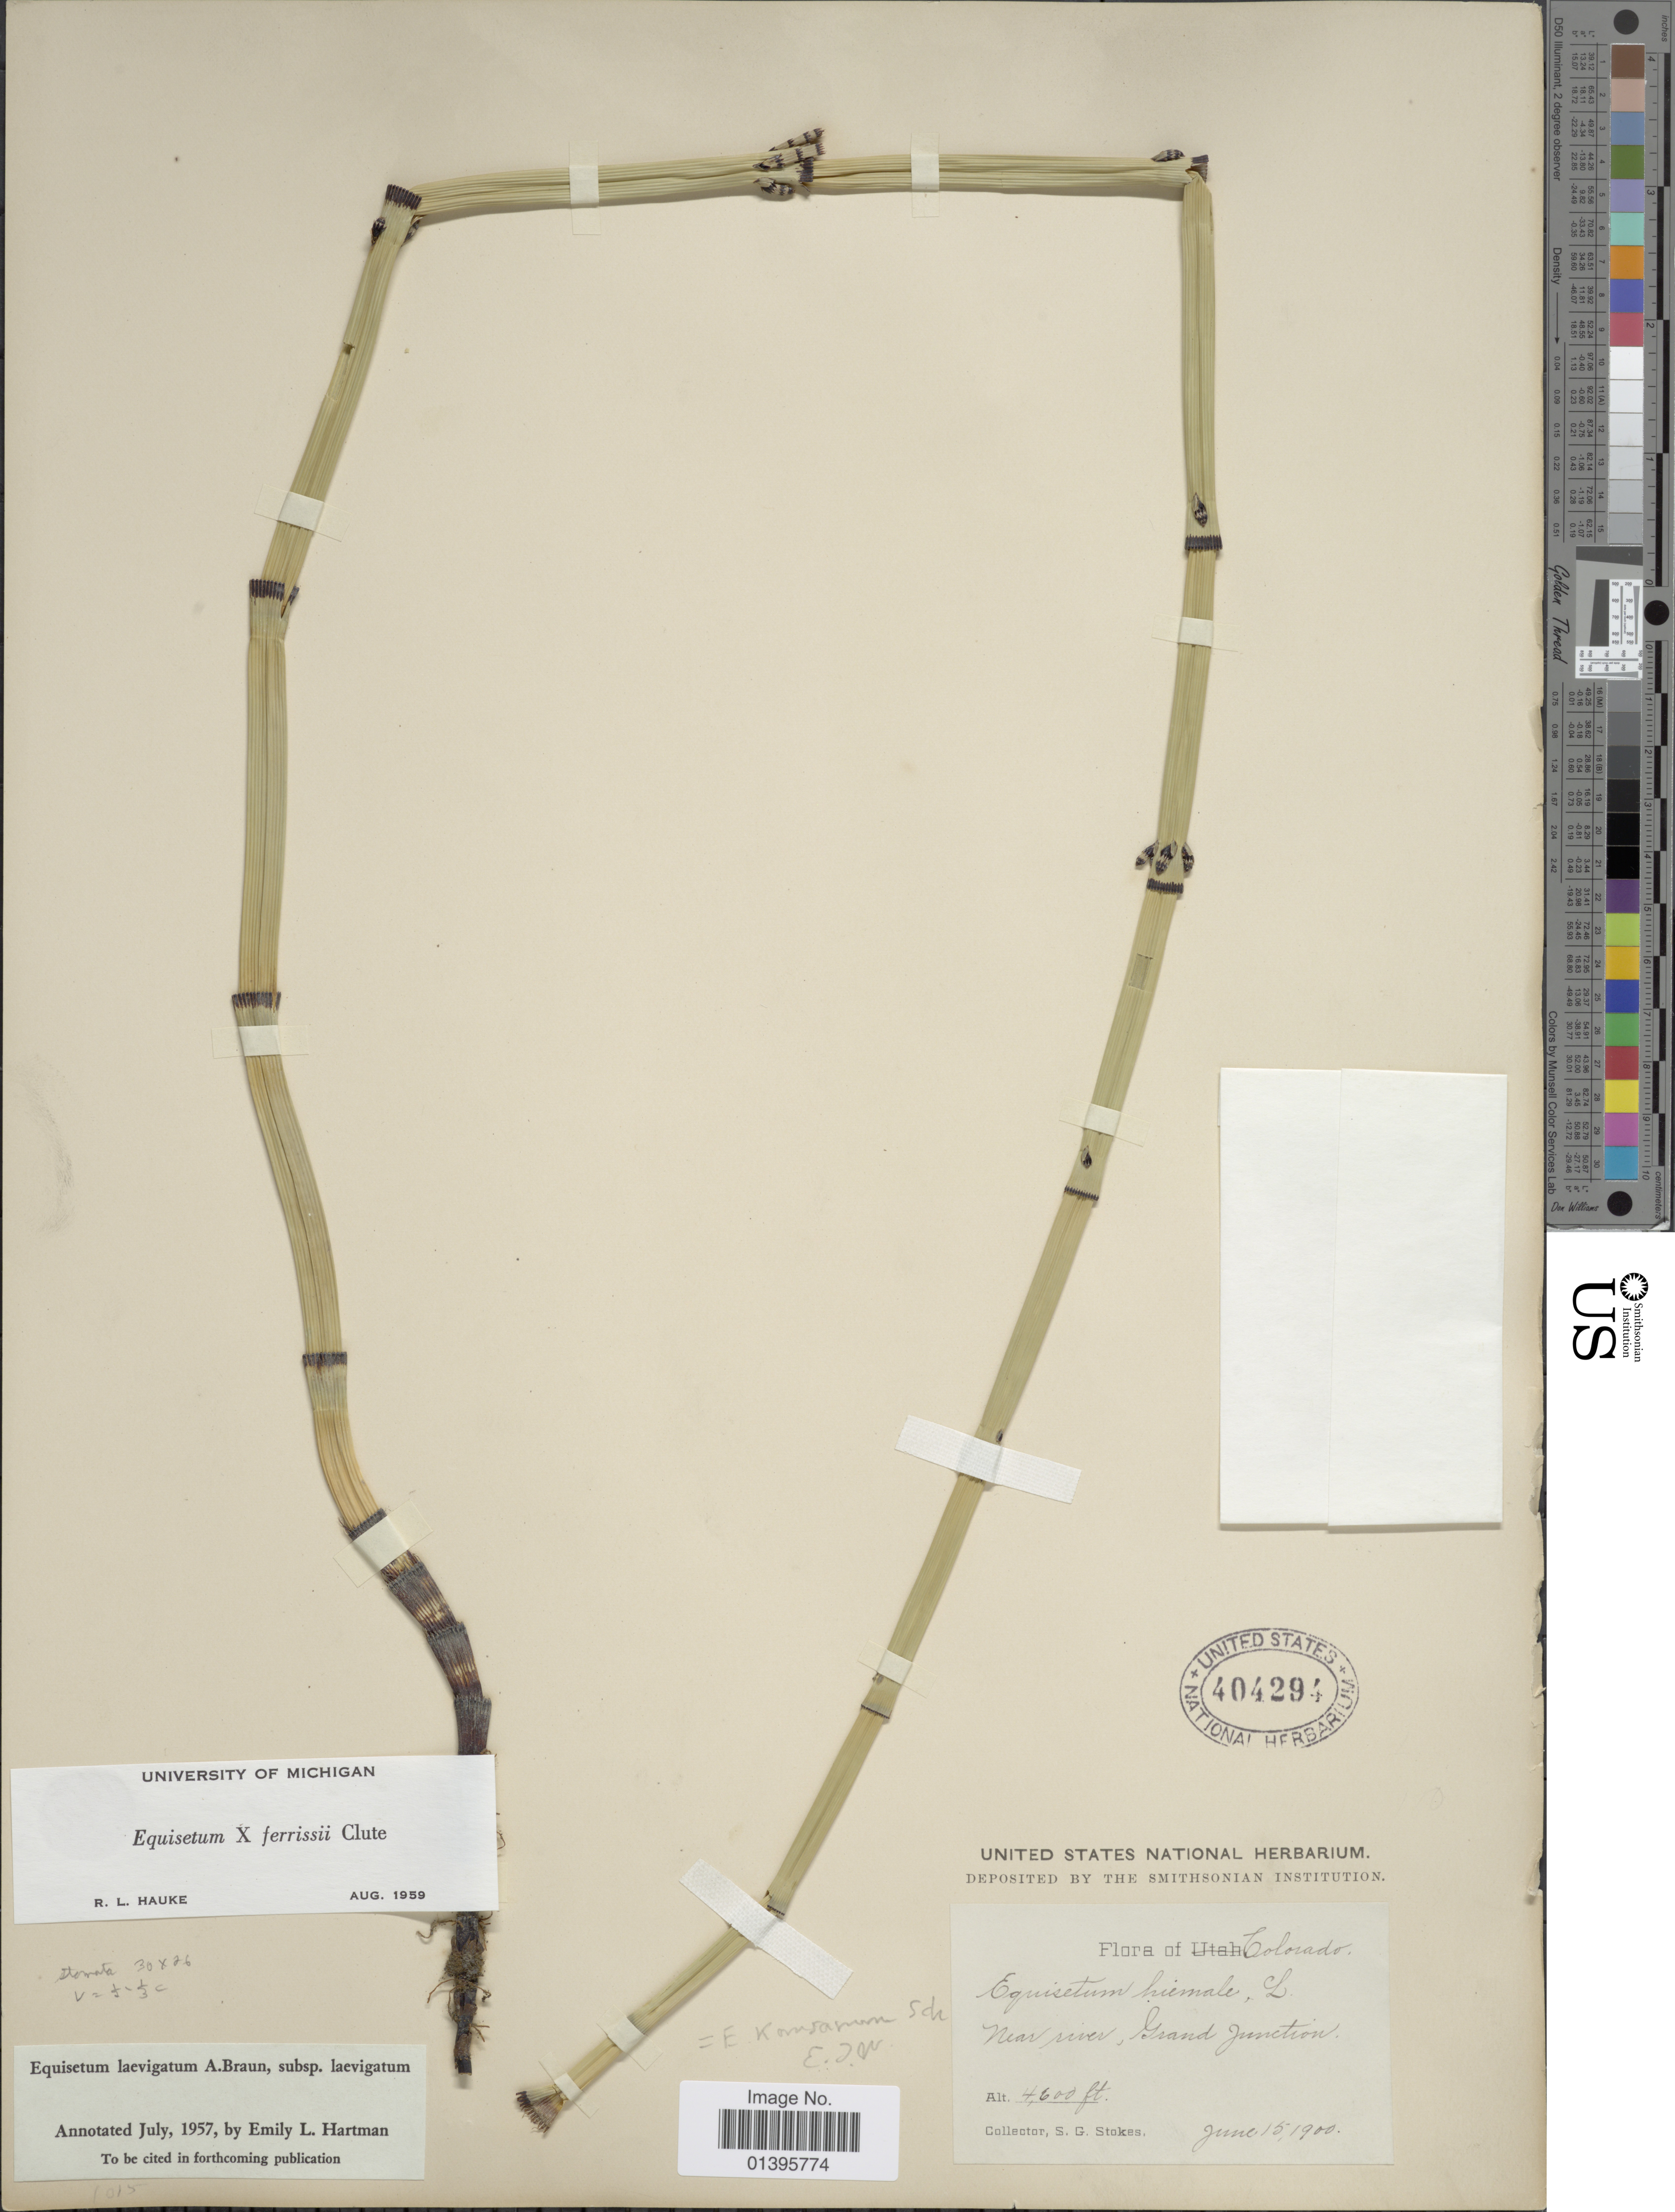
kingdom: Plantae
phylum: Tracheophyta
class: Polypodiopsida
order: Equisetales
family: Equisetaceae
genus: Equisetum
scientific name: Equisetum x ferrissii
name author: Clute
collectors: S. G. Stokes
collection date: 1900-06-15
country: United States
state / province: Colorado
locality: Near river, Grand Junction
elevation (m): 1402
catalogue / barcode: US 404294